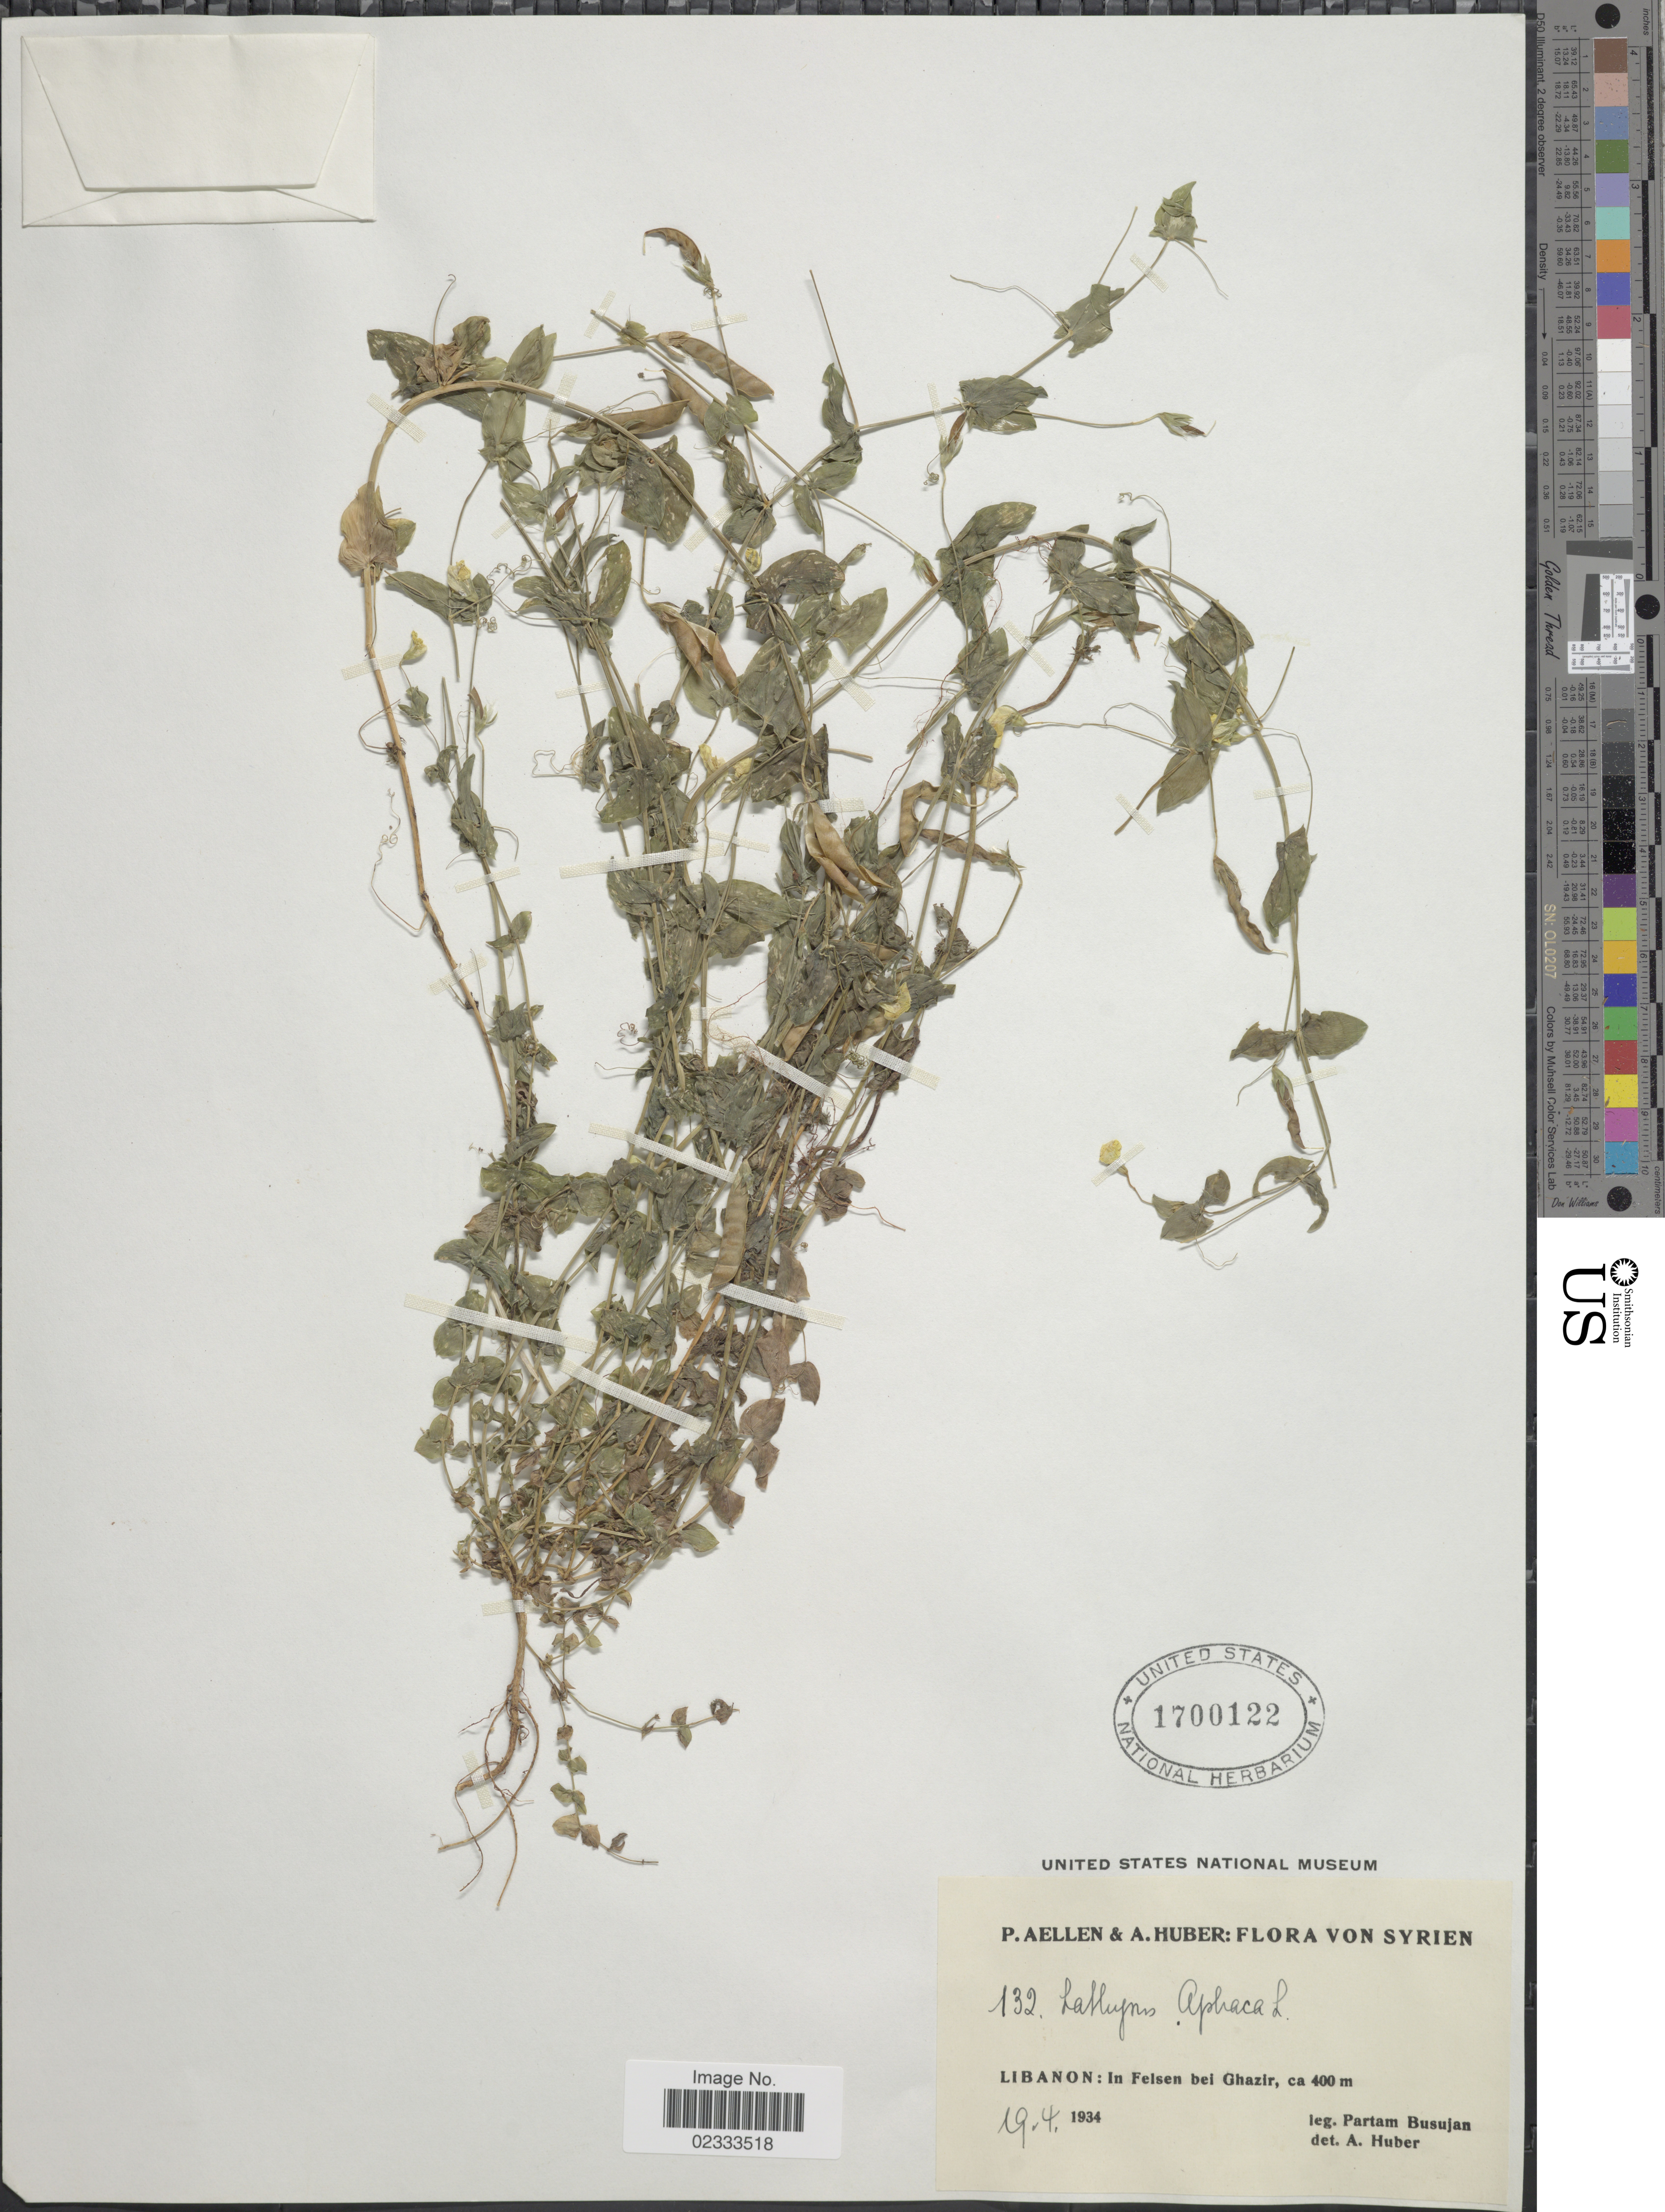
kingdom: Plantae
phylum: Tracheophyta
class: Magnoliopsida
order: Fabales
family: Fabaceae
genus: Lathyrus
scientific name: Lathyrus aphaca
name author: L.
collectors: P. Busujan, P. Aellen & A. Huber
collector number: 132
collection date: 1934-04-19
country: Syria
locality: Libanon: In Felsen bei Ghazir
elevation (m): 400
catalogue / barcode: US 1700122